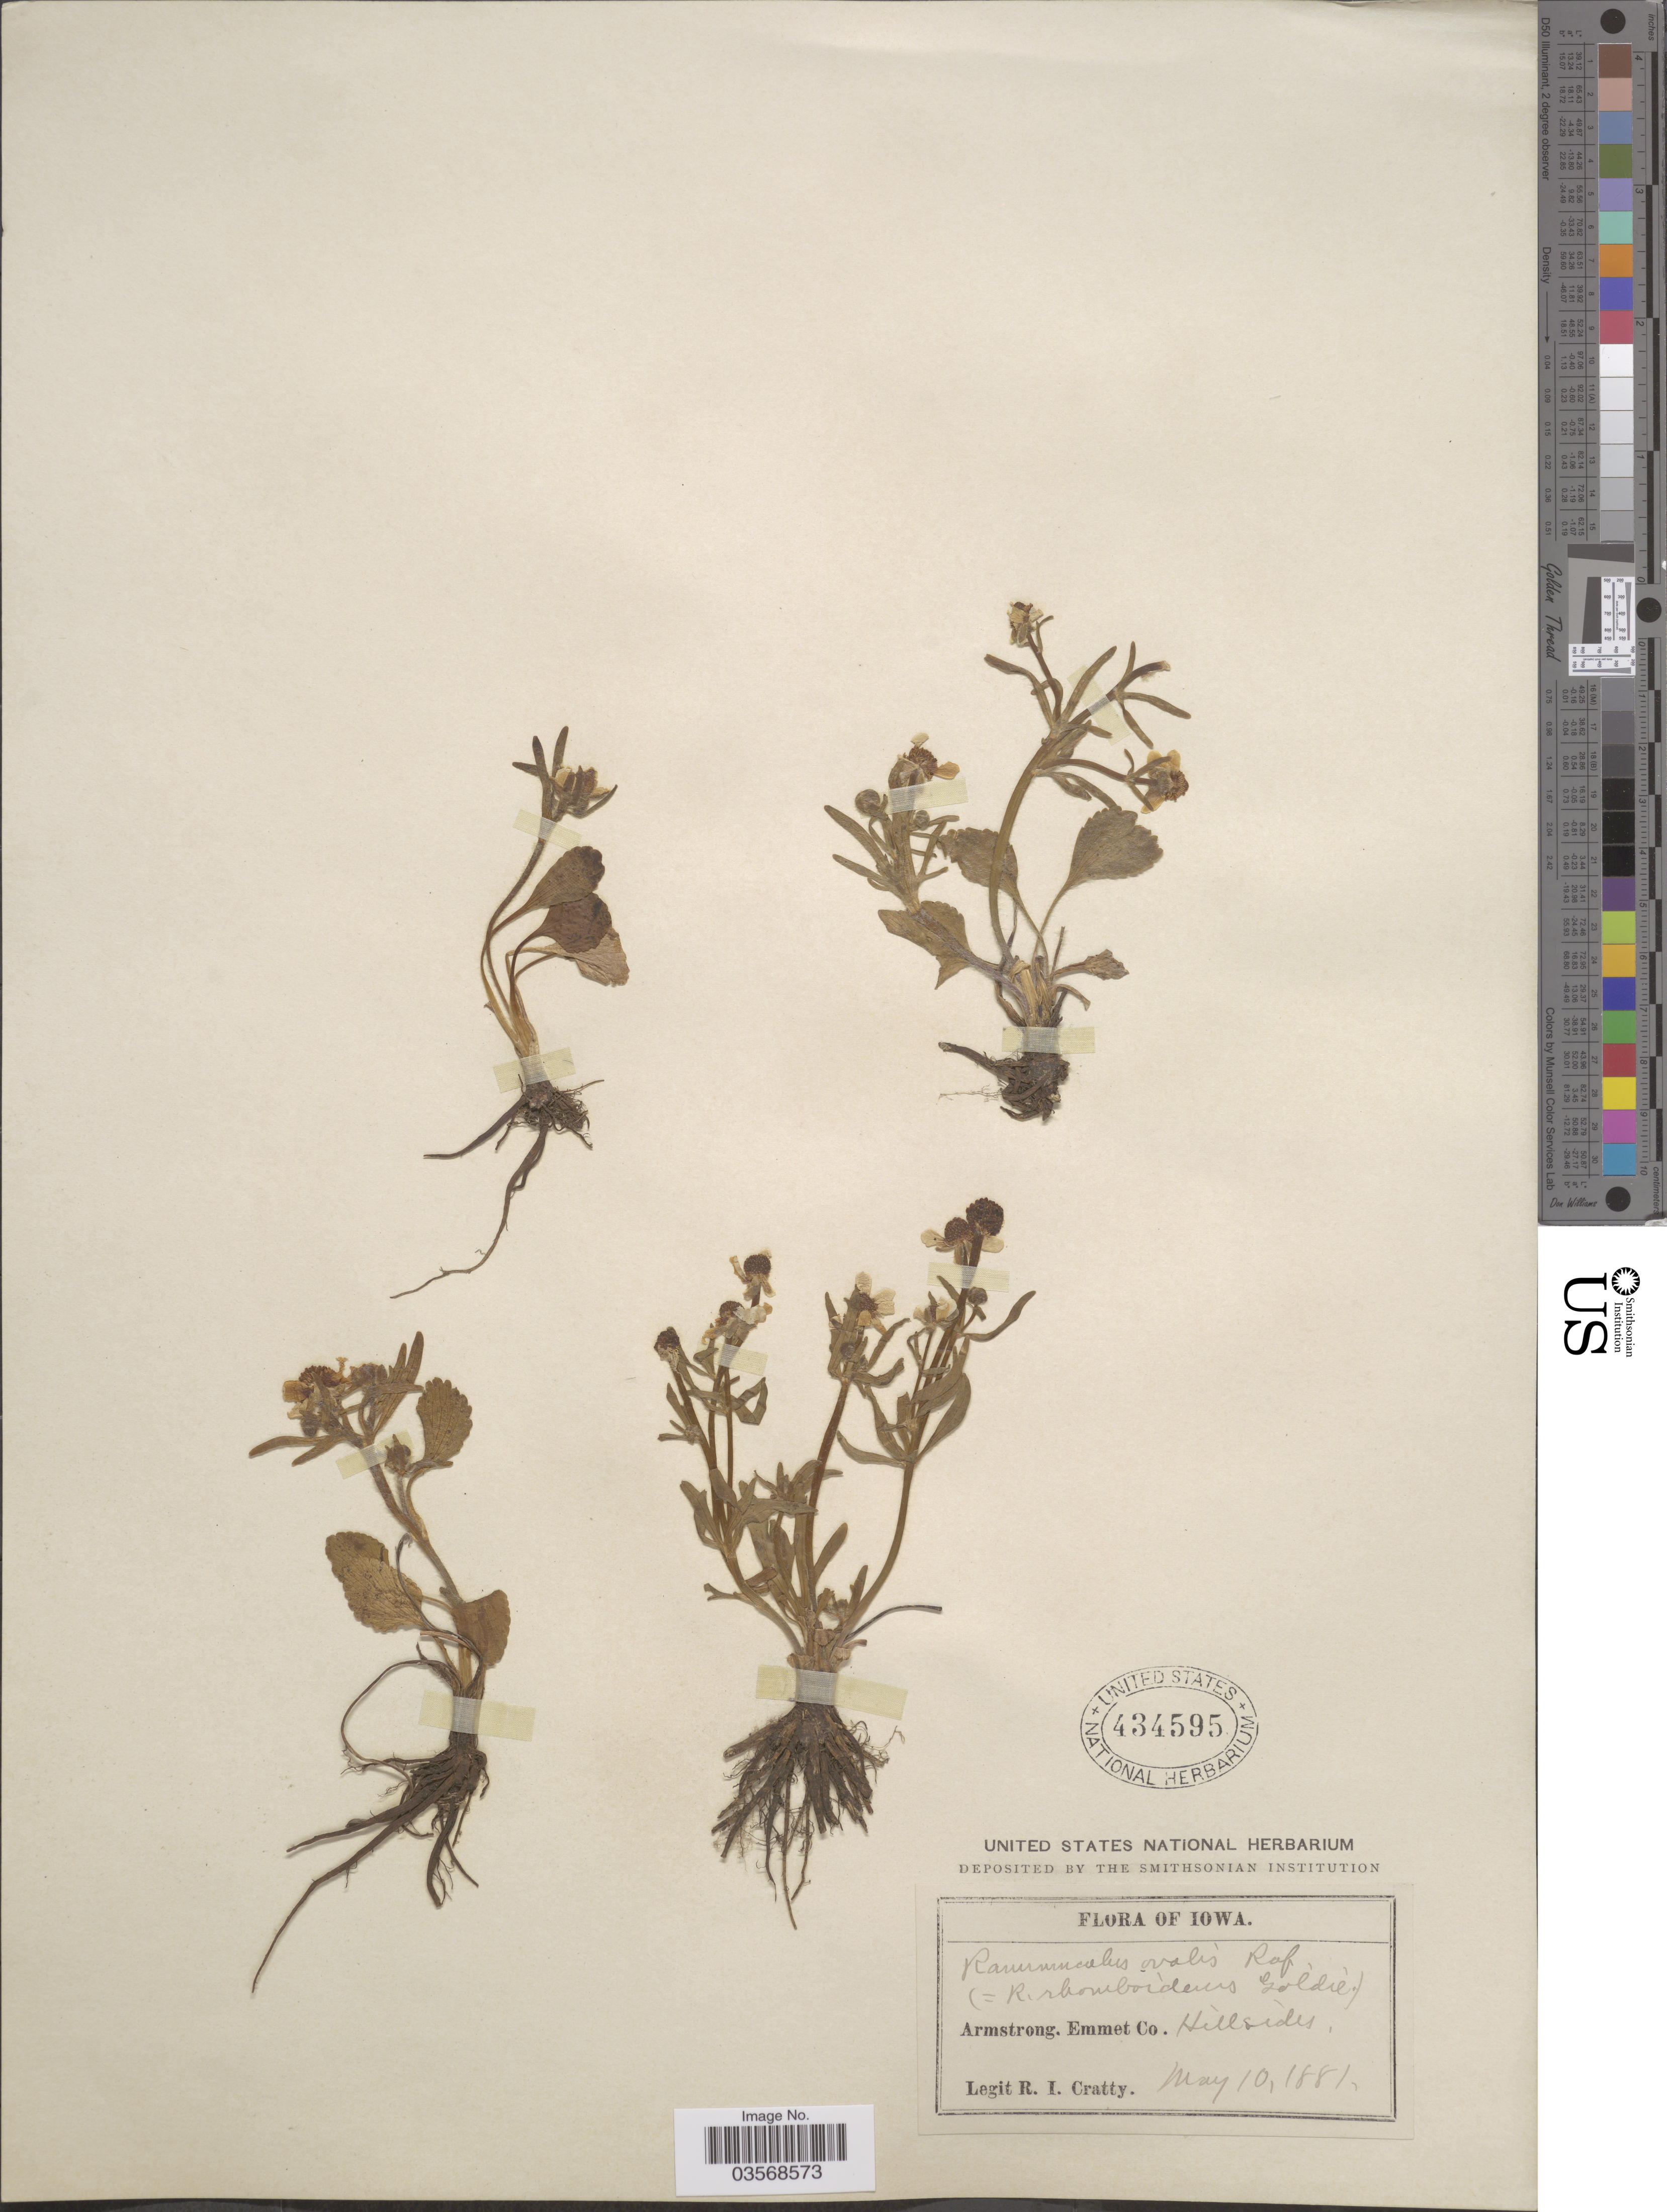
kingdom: Plantae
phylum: Tracheophyta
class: Magnoliopsida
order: Ranunculales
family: Ranunculaceae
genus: Ranunculus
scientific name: Ranunculus ovalis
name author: Raf.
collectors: R. Cratty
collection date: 1881-05-10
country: United States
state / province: Iowa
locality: Armstrong, Emmet Co. Hillsides.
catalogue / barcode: US 434595